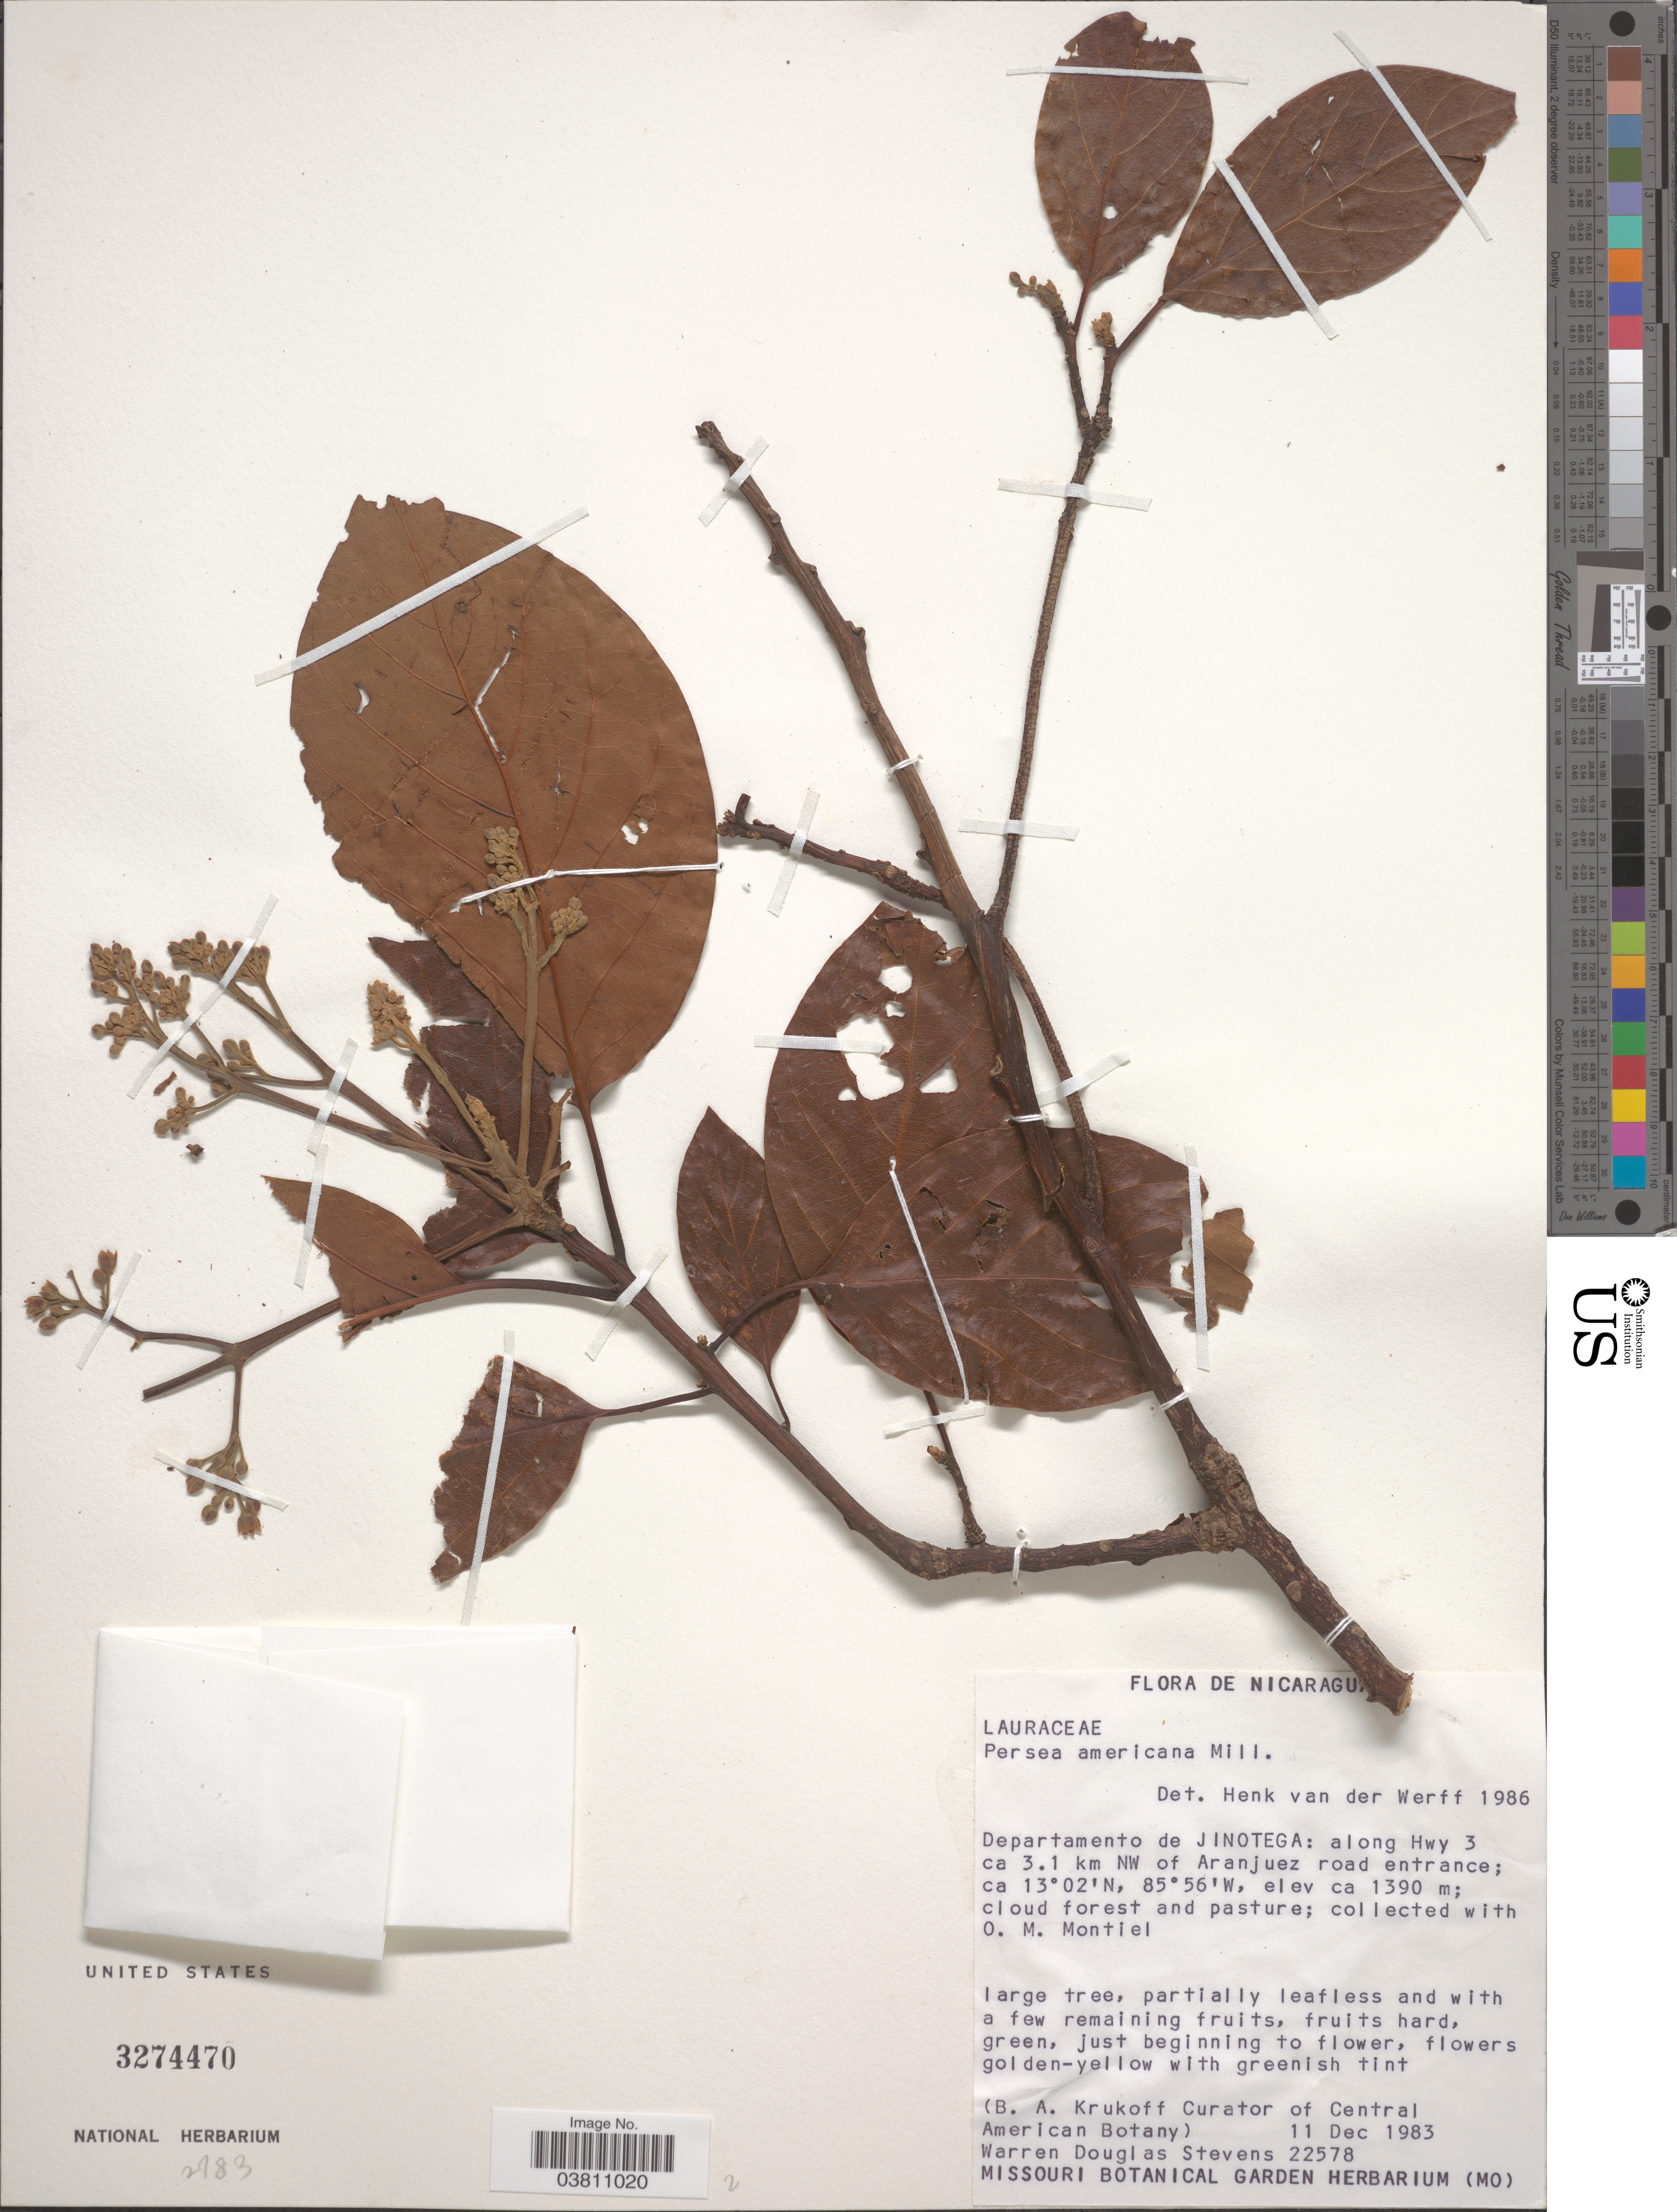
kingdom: Plantae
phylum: Tracheophyta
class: Magnoliopsida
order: Laurales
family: Lauraceae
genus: Persea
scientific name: Persea americana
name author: Mill.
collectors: W. D. Stevens & O. Montiel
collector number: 22578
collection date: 1983-12-11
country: Nicaragua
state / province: Jinotega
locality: Departamento de Jinotega: along hwy 3 ca. 3.1 km NW of Aranjuez road entrance.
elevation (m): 1390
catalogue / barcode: US 3274470